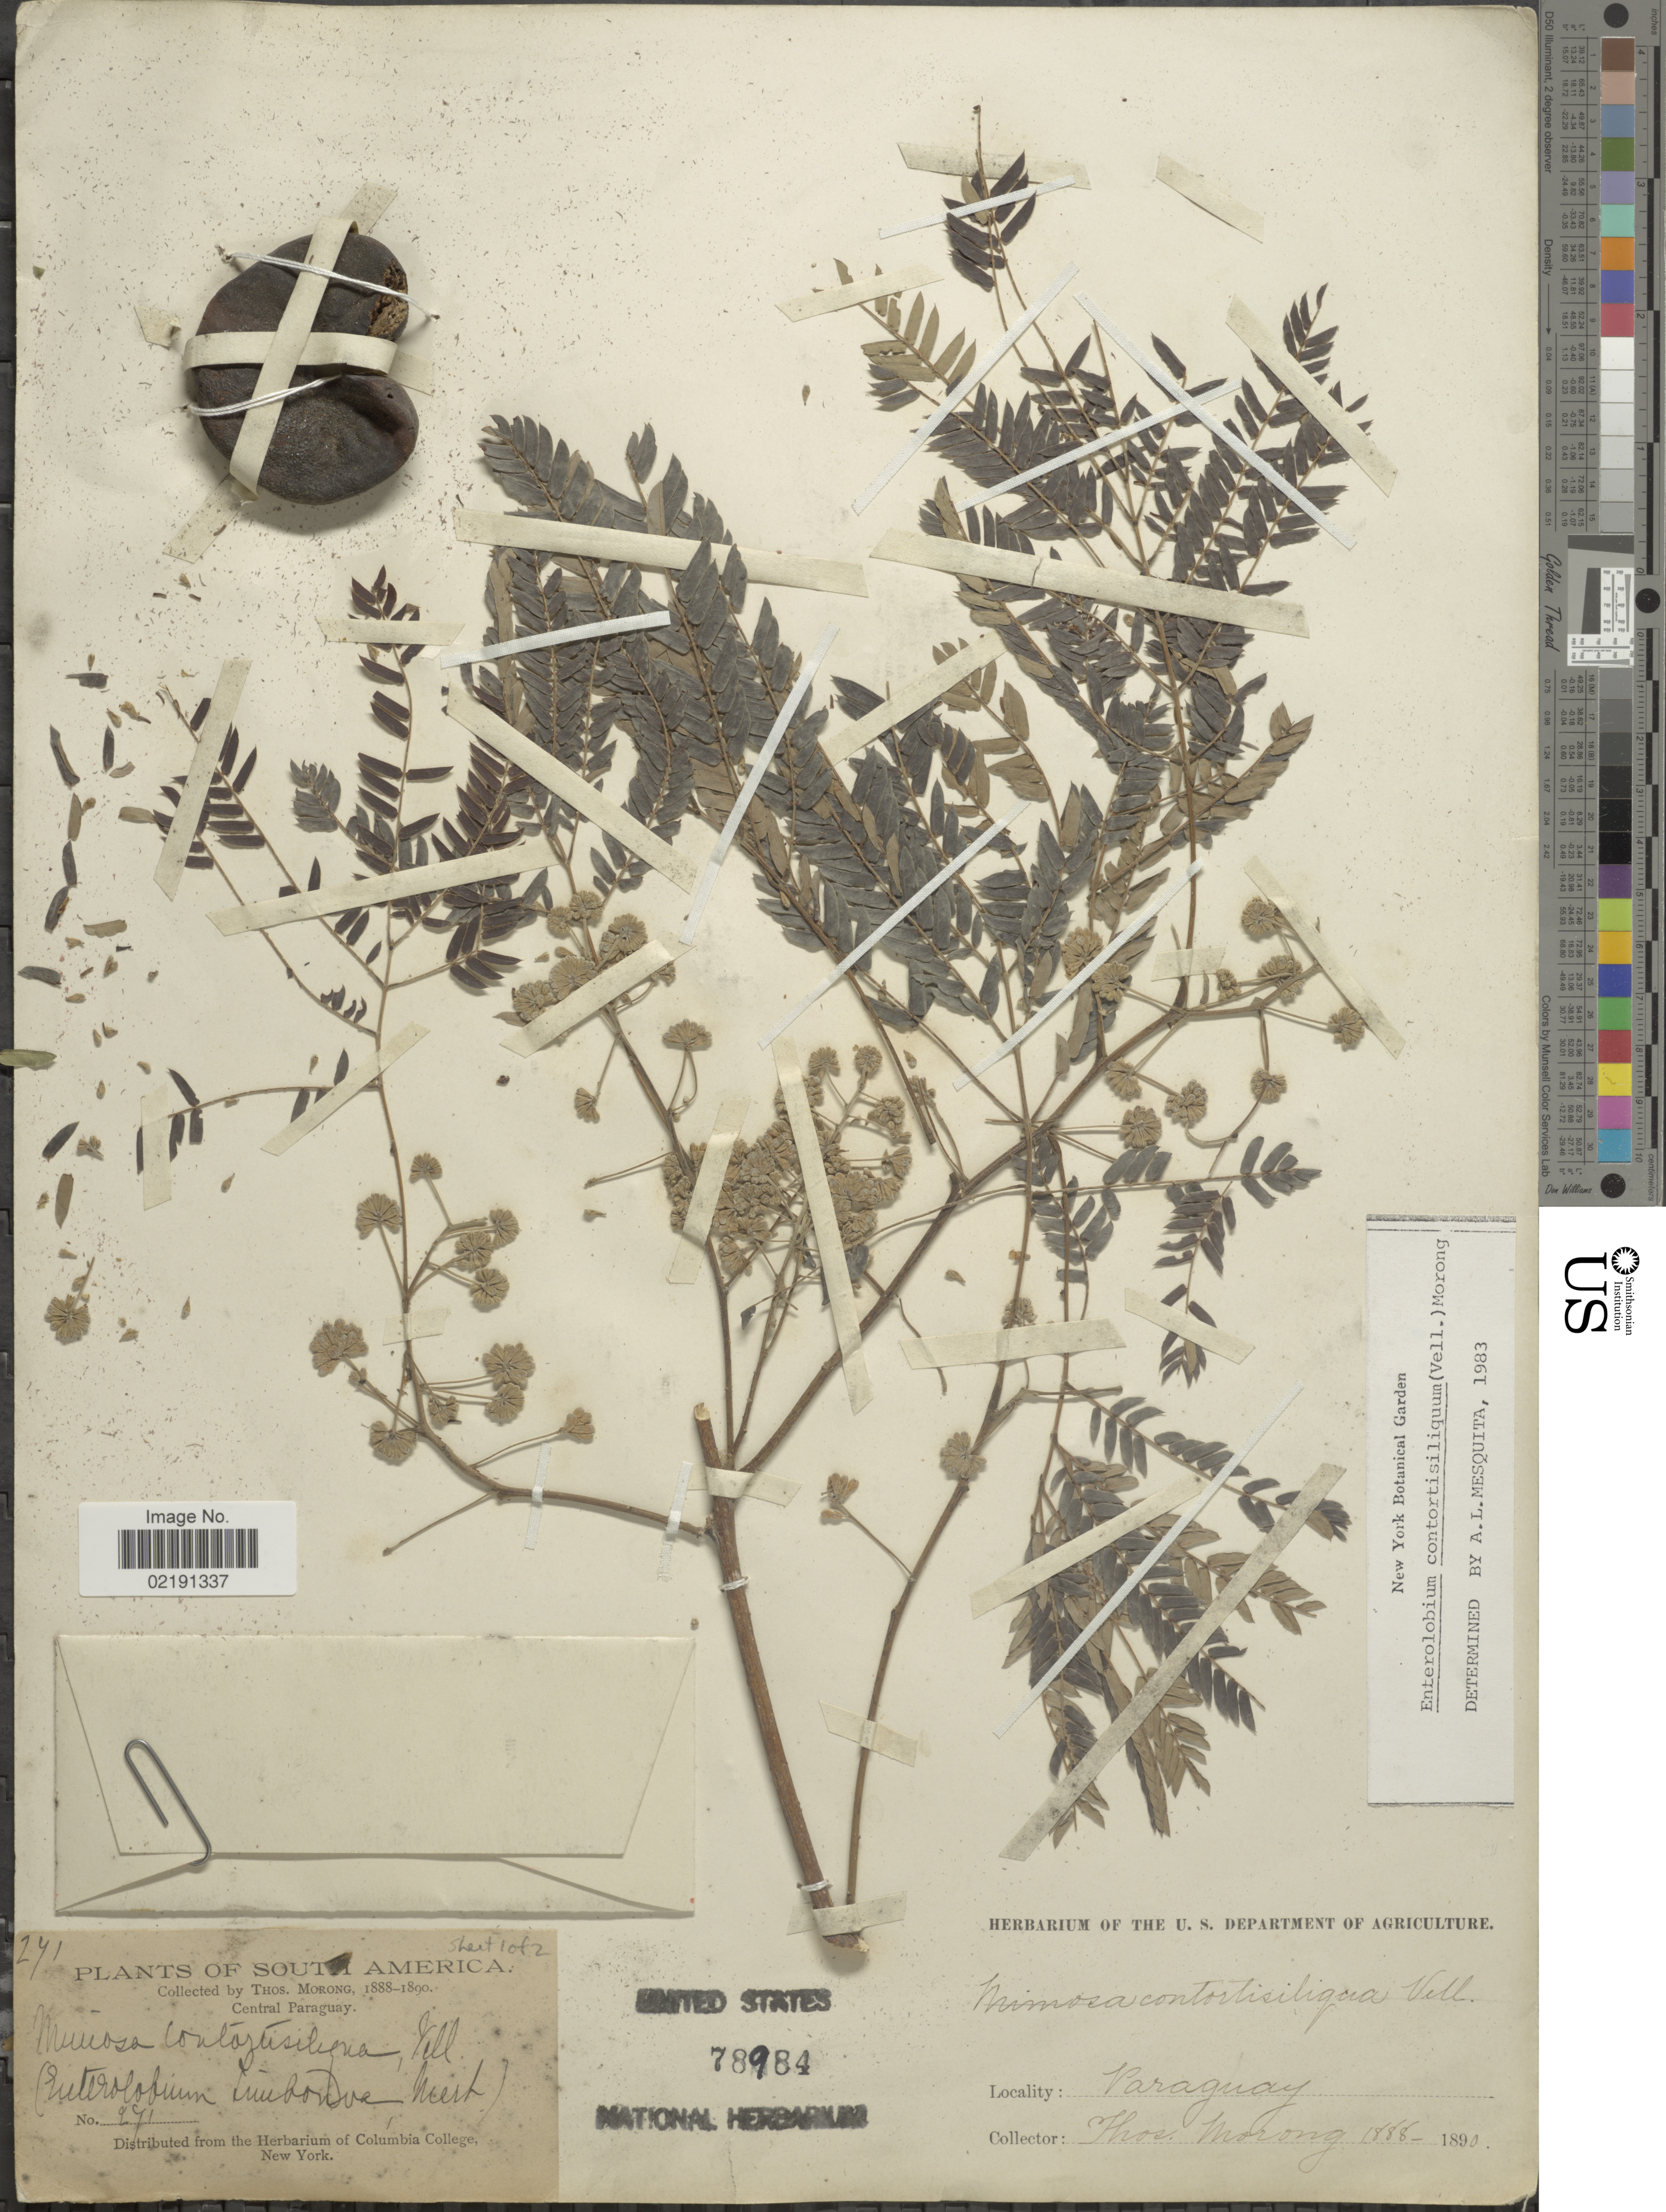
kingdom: Plantae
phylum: Tracheophyta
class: Magnoliopsida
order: Fabales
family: Fabaceae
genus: Enterolobium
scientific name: Enterolobium contortisiliquum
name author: (Vell.) Morong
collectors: ex herb. T. Morong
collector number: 271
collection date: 1888/1890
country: Paraguay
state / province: Central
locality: Central Paraguay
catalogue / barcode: US 78984